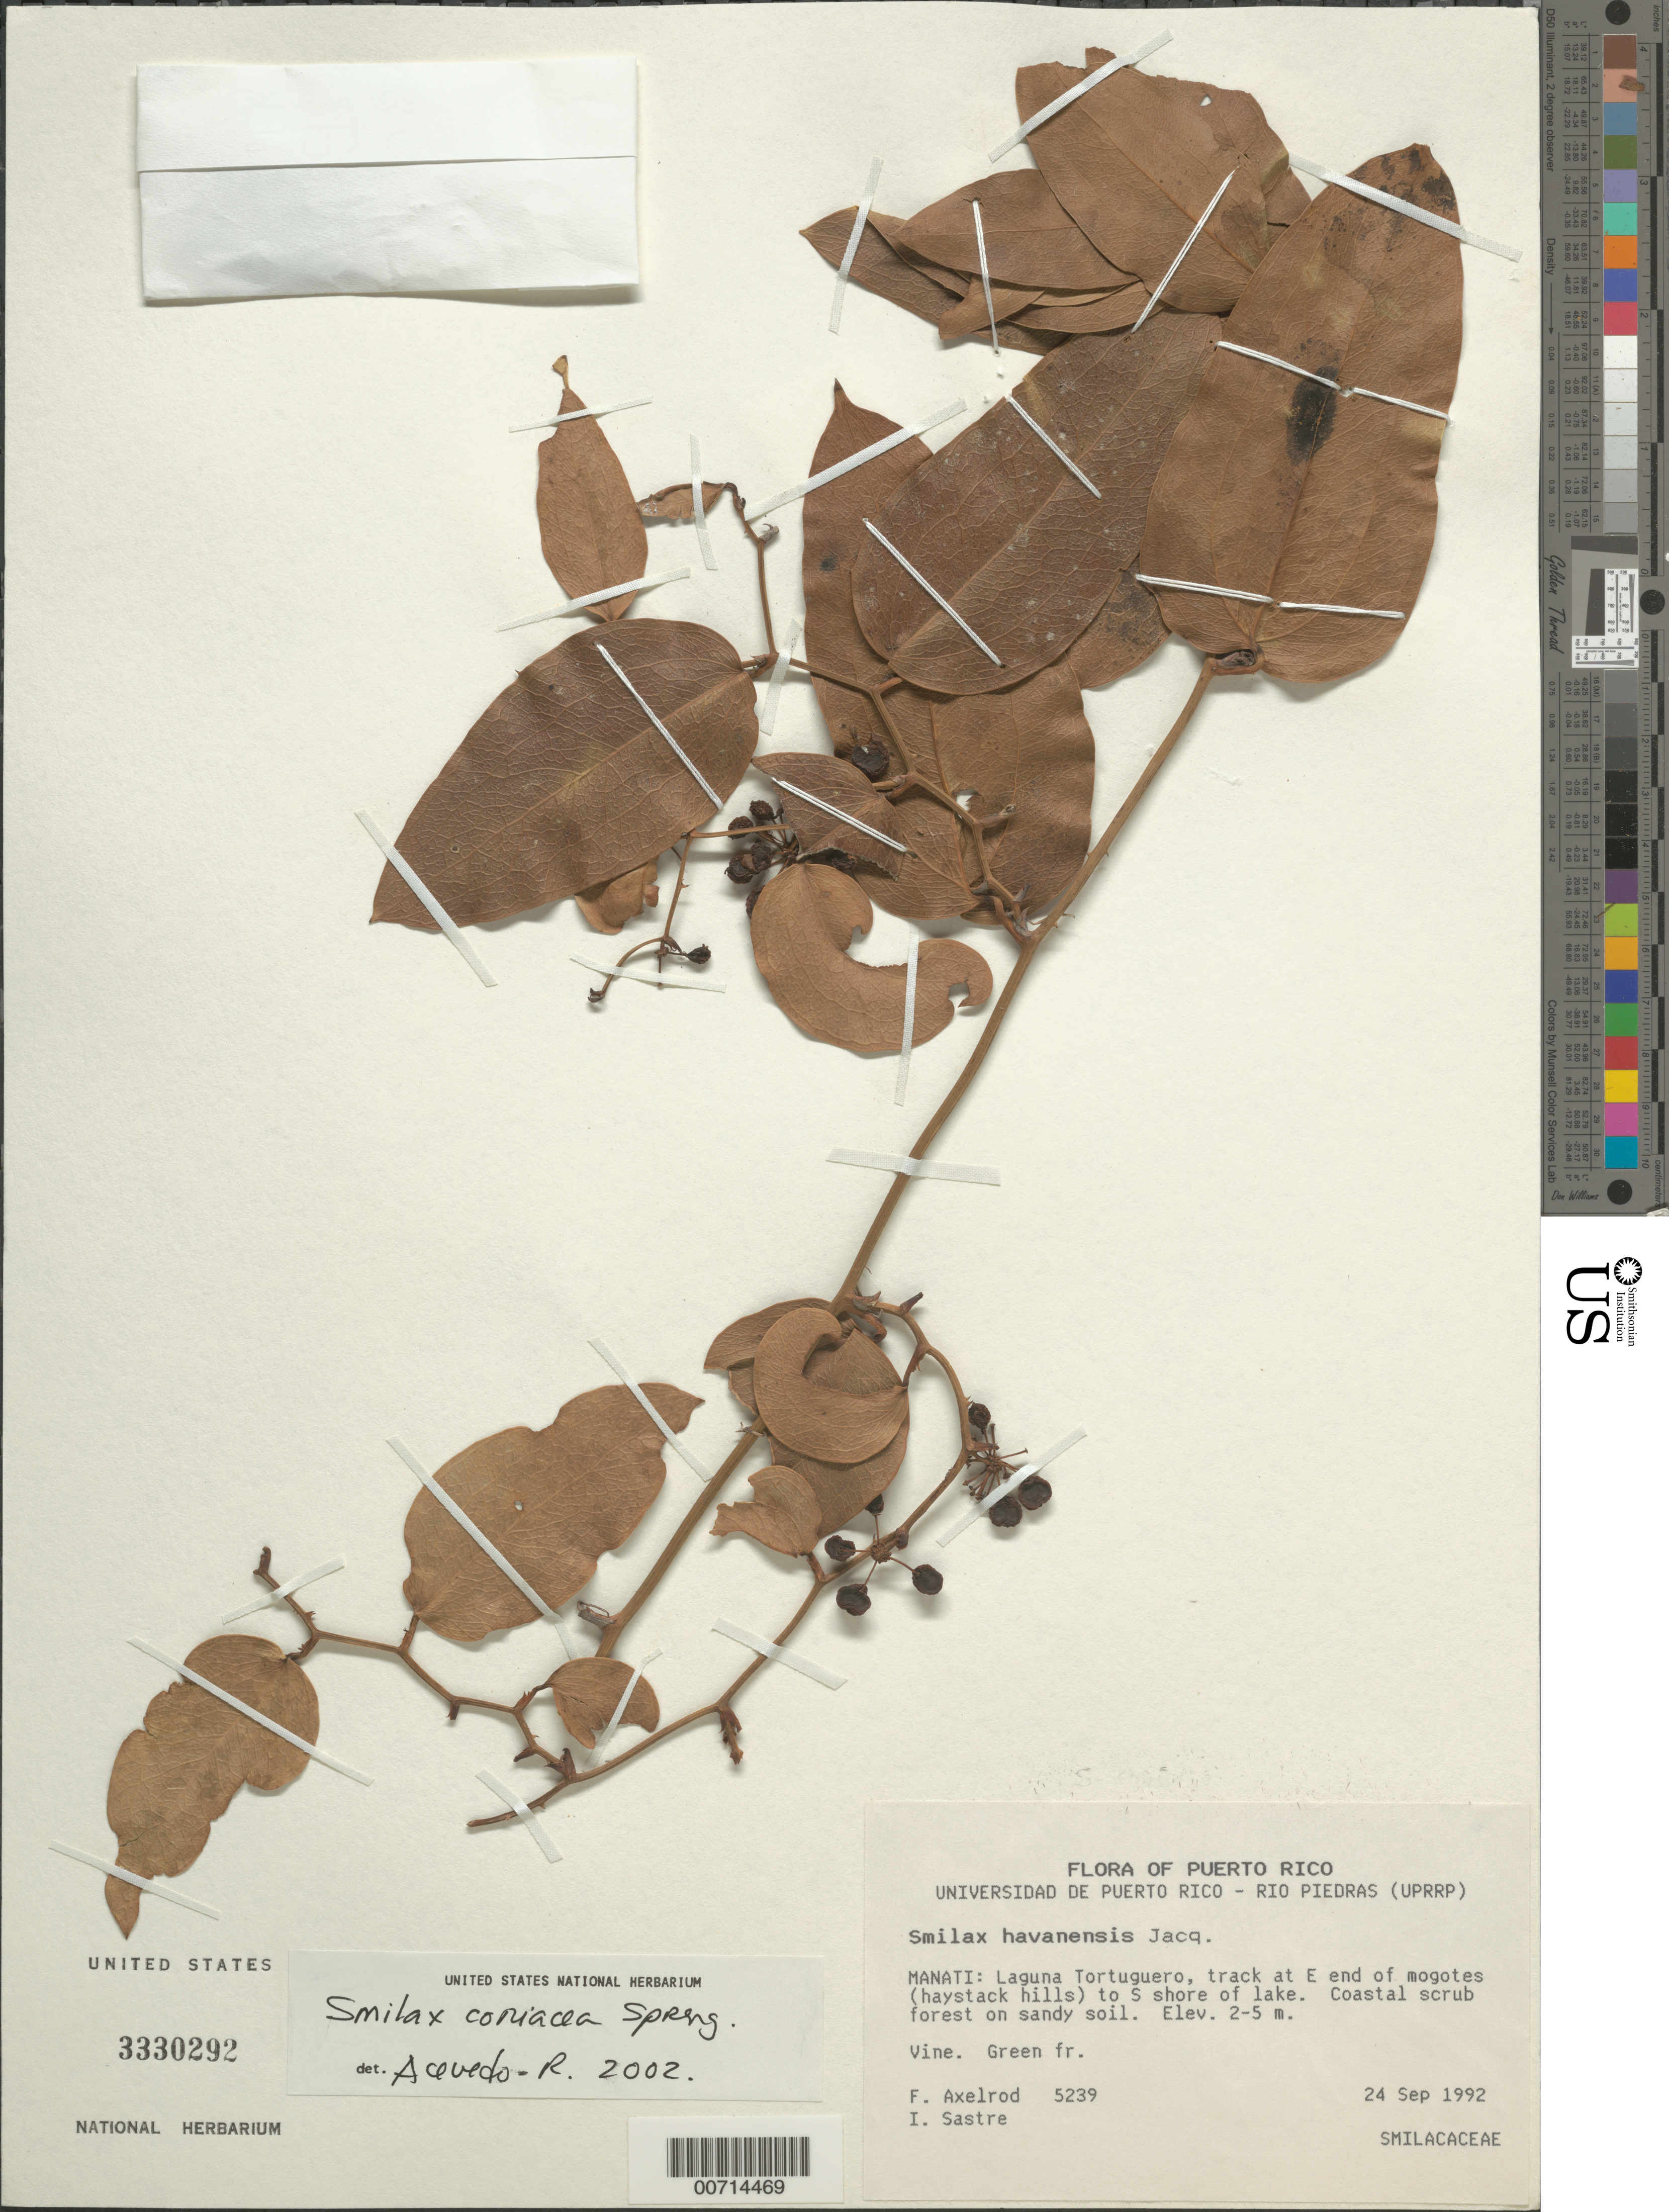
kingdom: Plantae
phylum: Tracheophyta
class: Liliopsida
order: Liliales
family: Smilacaceae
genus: Smilax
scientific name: Smilax coriacea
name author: Spreng.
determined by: Acevedo-Rodríguez, P., (BOT), Smithsonian Institution - National Museum of Natural History (UNITED STATES)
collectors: F. S. Axelrod & I. Sastre-de Jesús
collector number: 5239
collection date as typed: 24 Sep 1992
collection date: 1992-09-24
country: Puerto Rico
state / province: Manatí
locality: Manati: Laguna Tortuguero, track at E end of Mogotes (haystack hills) to S shore of lake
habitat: Coastal scrub forest on sandy soil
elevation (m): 2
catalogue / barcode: US 3330292